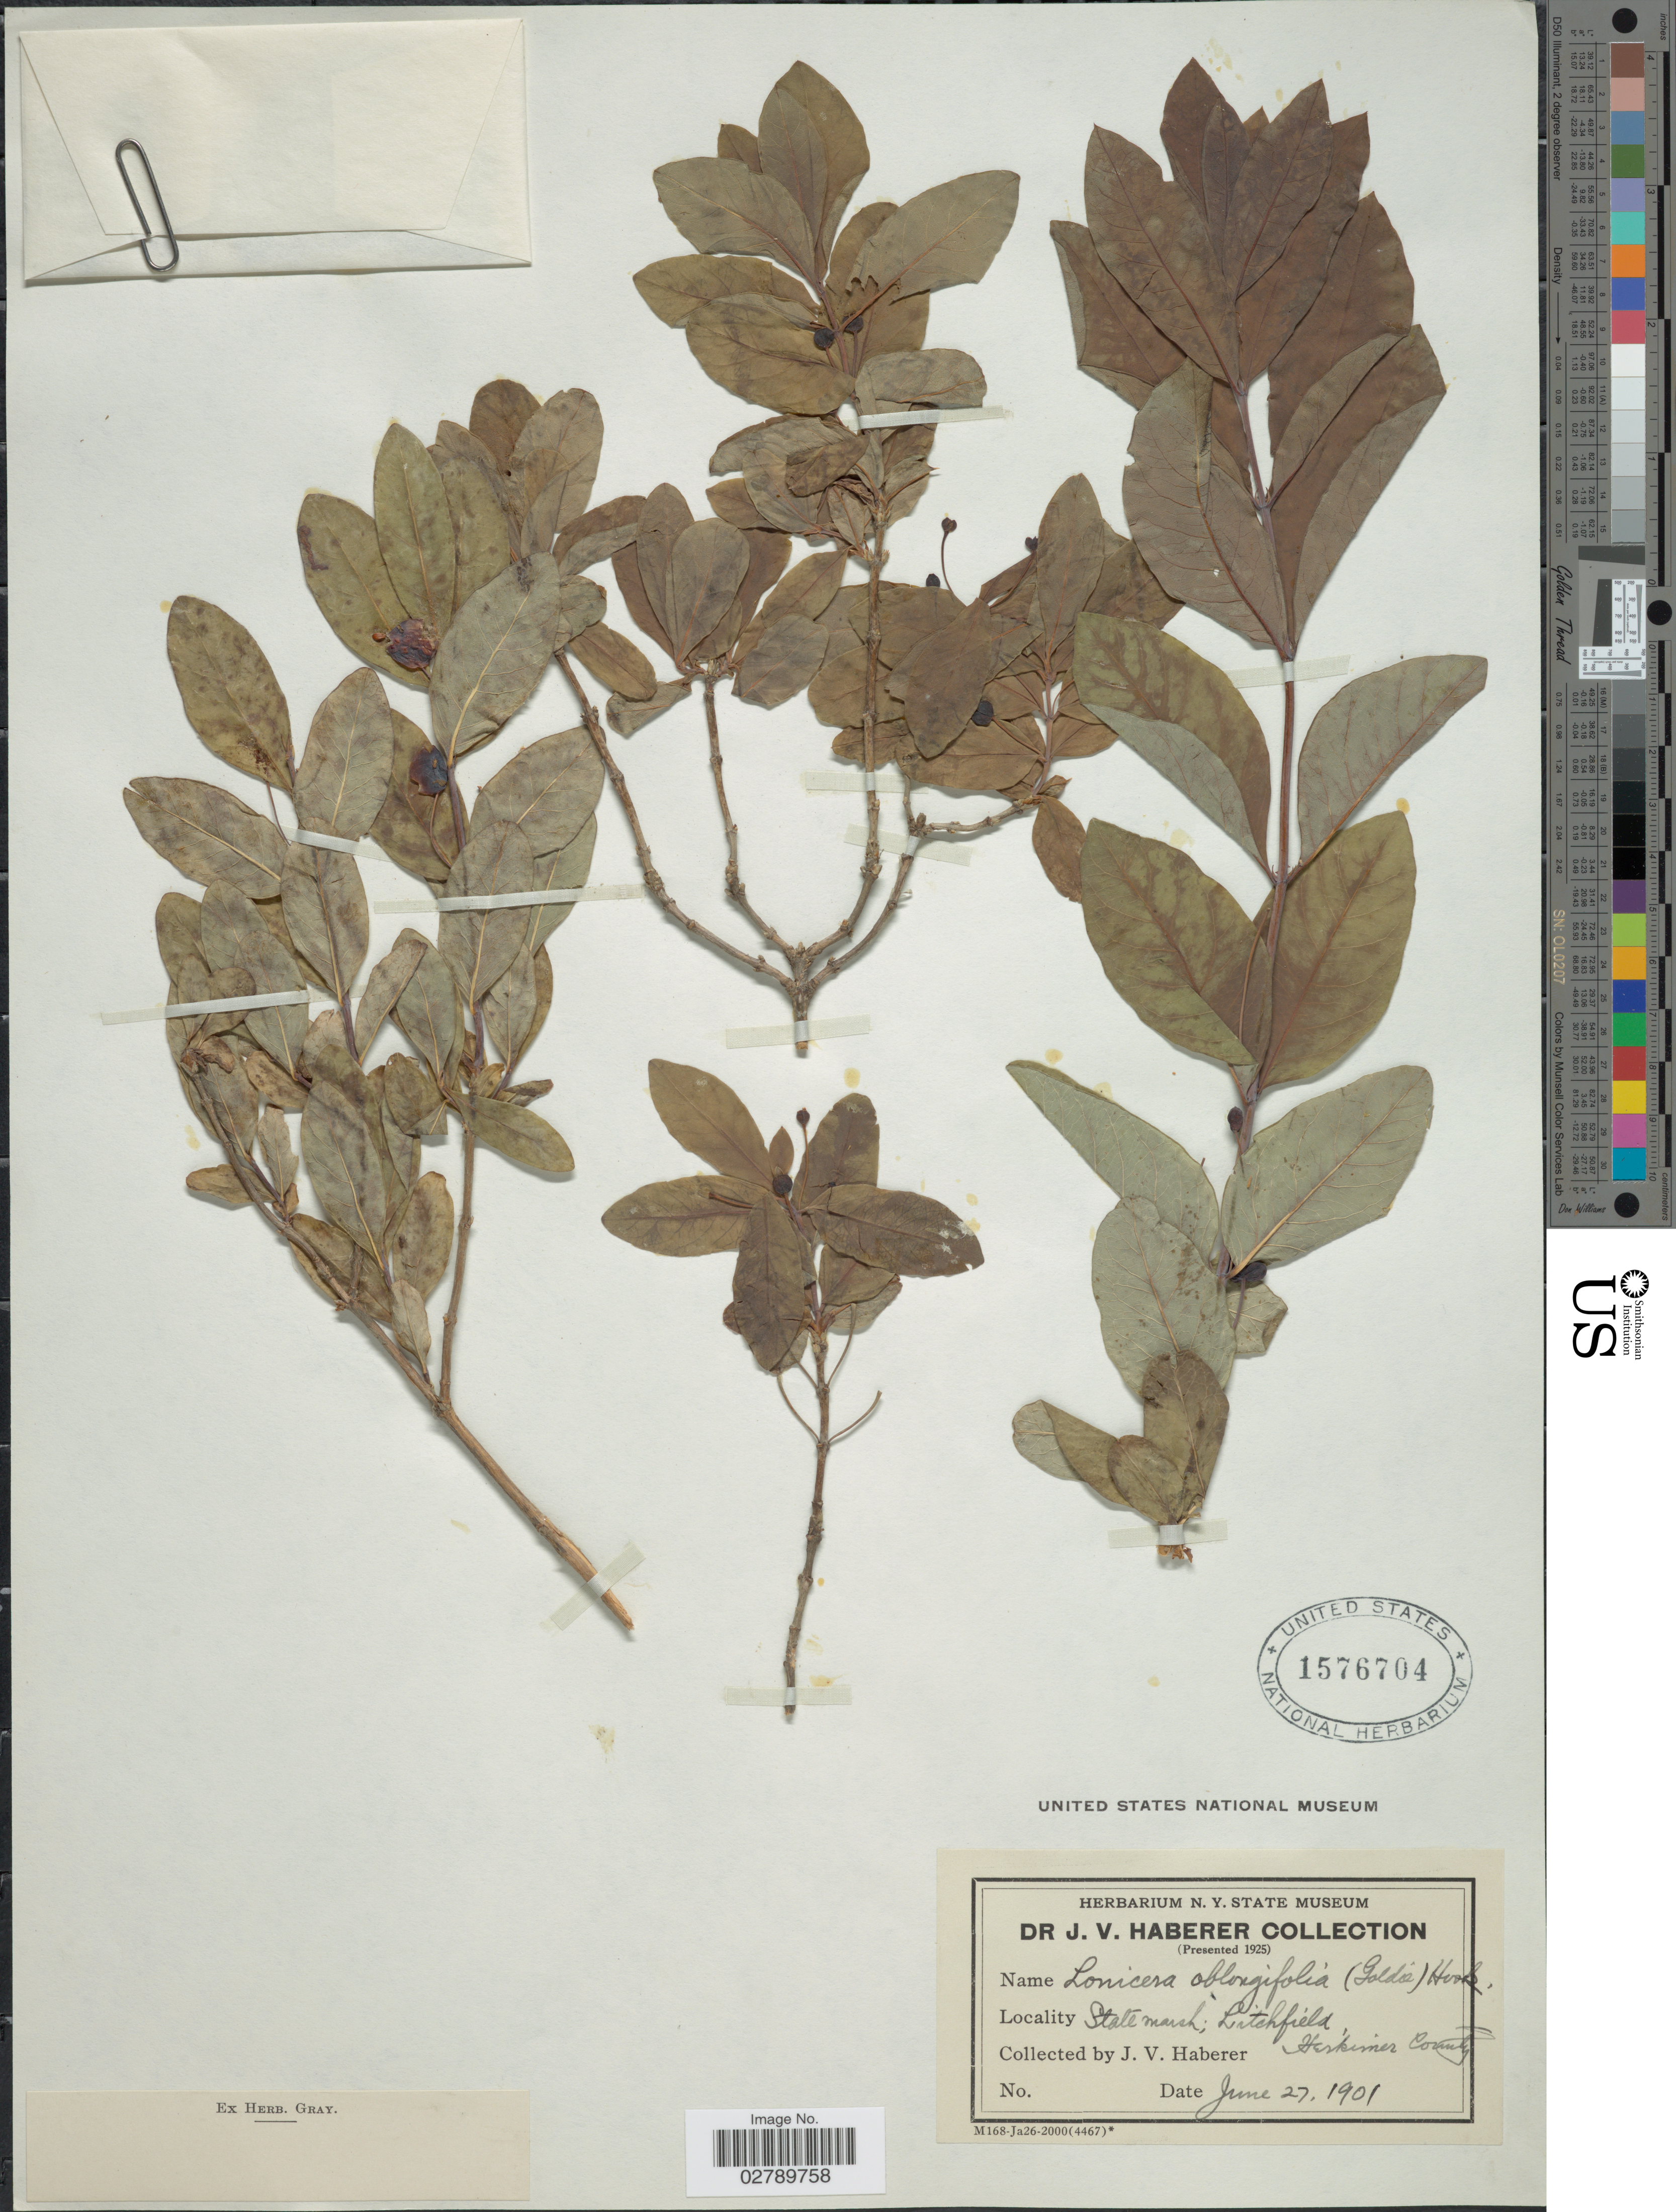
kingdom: Plantae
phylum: Tracheophyta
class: Magnoliopsida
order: Dipsacales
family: Caprifoliaceae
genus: Lonicera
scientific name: Lonicera oblongifolia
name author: Hook.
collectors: J. V. Haberer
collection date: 1901-06-27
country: United States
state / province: New York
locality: State marsh; Litchfield, Herkimer County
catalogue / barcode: US 1576704